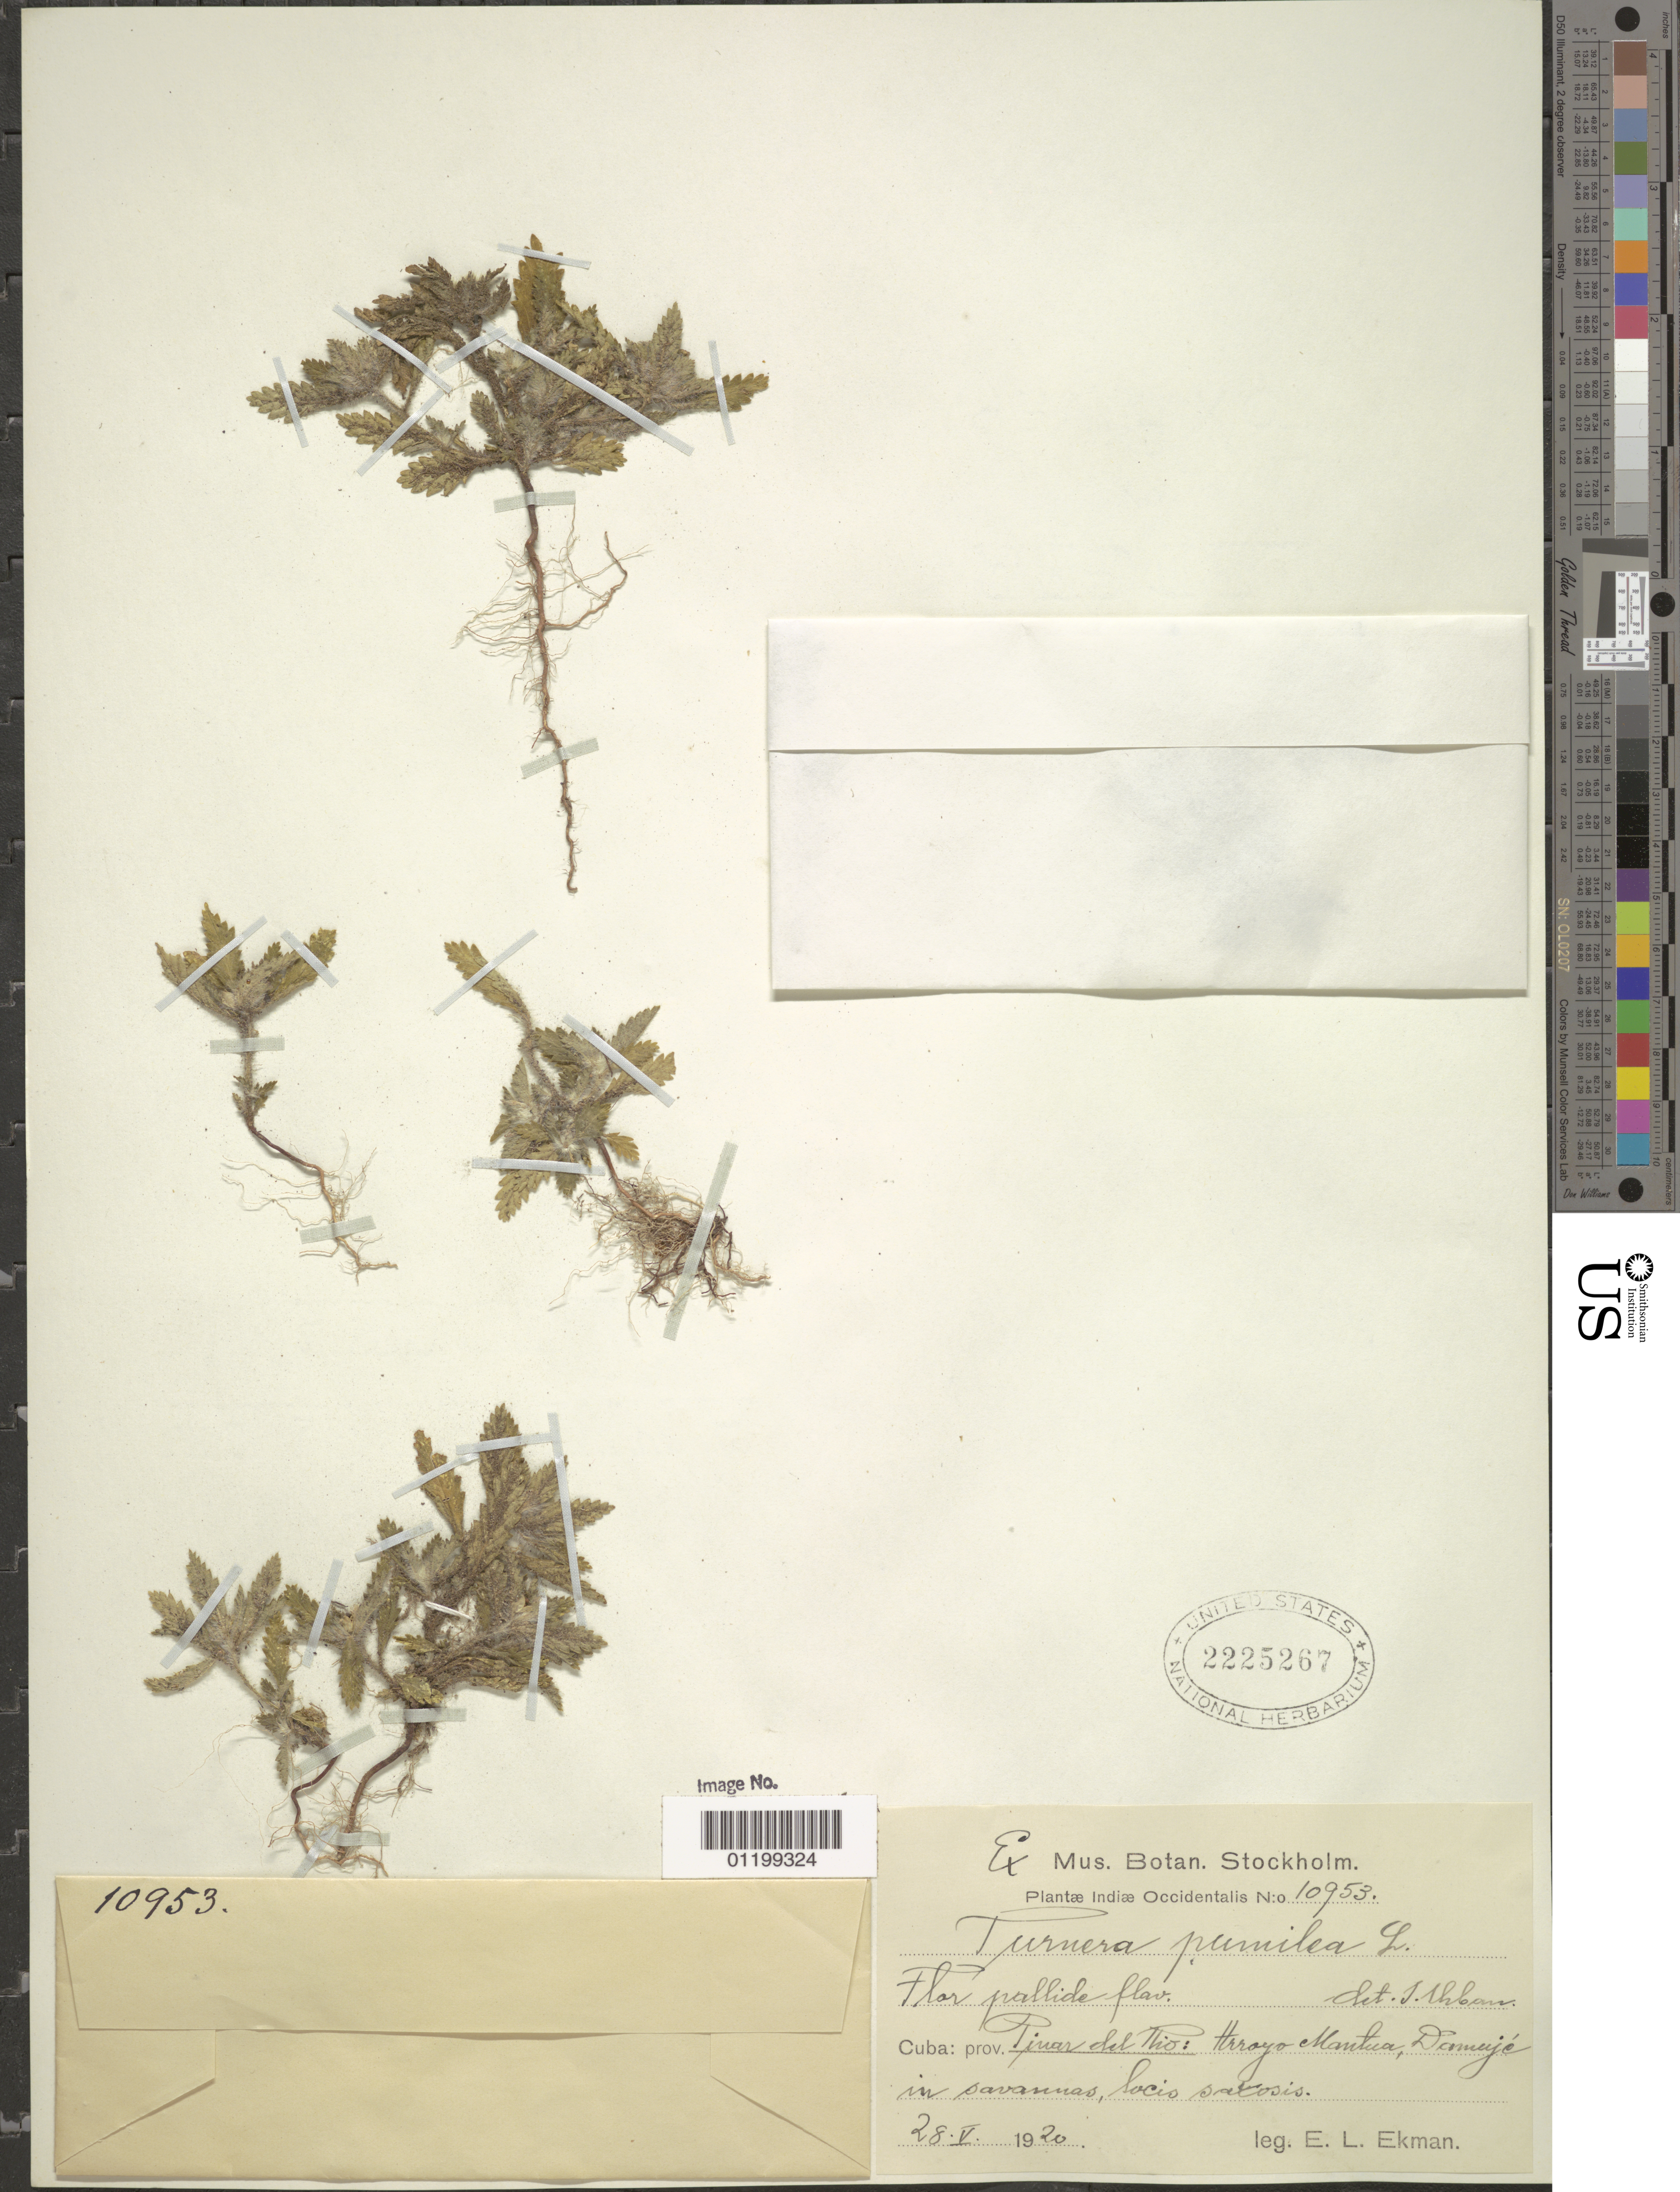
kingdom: Plantae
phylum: Tracheophyta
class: Magnoliopsida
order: Malpighiales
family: Turneraceae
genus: Turnera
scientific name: Turnera pumilea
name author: L.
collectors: E. L. Ekman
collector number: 10953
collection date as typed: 28 May 1920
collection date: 1920-05-28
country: Cuba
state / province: Pinar del Río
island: Greater Antilles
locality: Arroyo Mantua, Damuji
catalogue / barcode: US 2225267